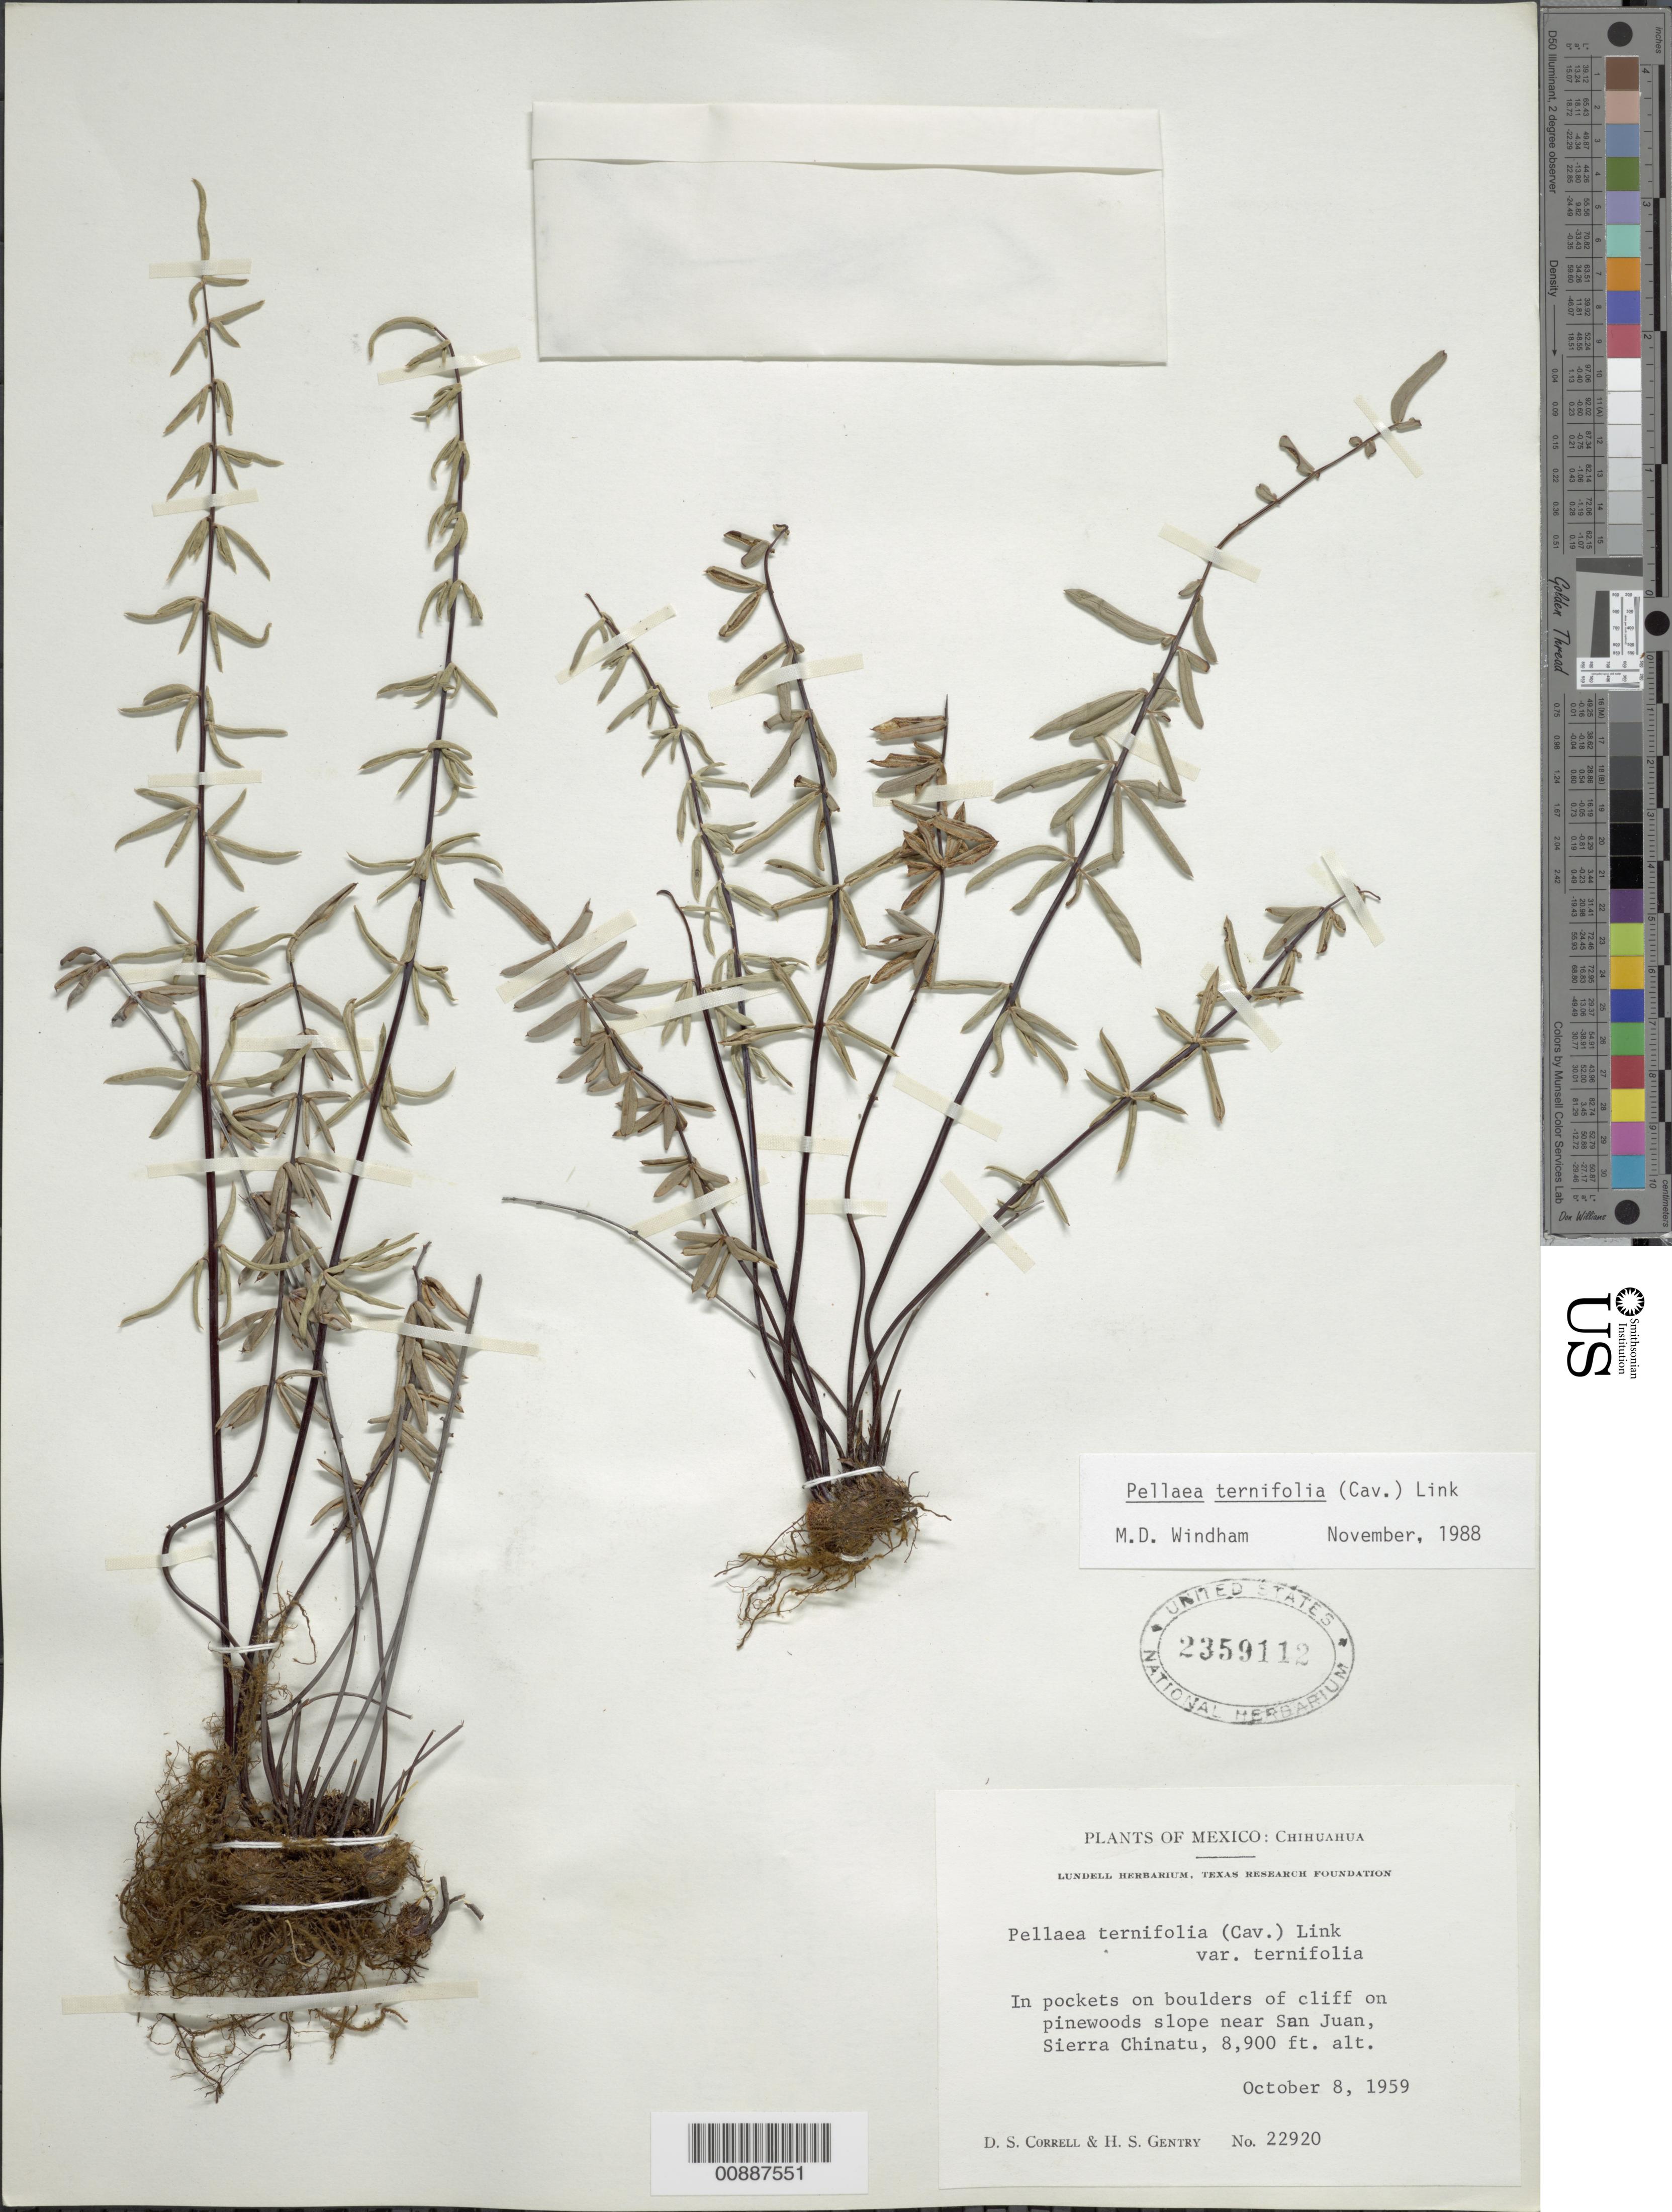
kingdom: Plantae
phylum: Tracheophyta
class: Polypodiopsida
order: Polypodiales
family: Pteridaceae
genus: Pellaea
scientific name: Pellaea ternifolia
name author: (Cav.) Link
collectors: D. S. Correll & H. S. Gentry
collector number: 22920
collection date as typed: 08 Oct 1959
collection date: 1959-10-08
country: Mexico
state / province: Chihuahua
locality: Near San Juan, Sierra Chinatu.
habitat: In pockets on boulders of cliff on pinewoods slope.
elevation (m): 2713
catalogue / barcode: US 2359112